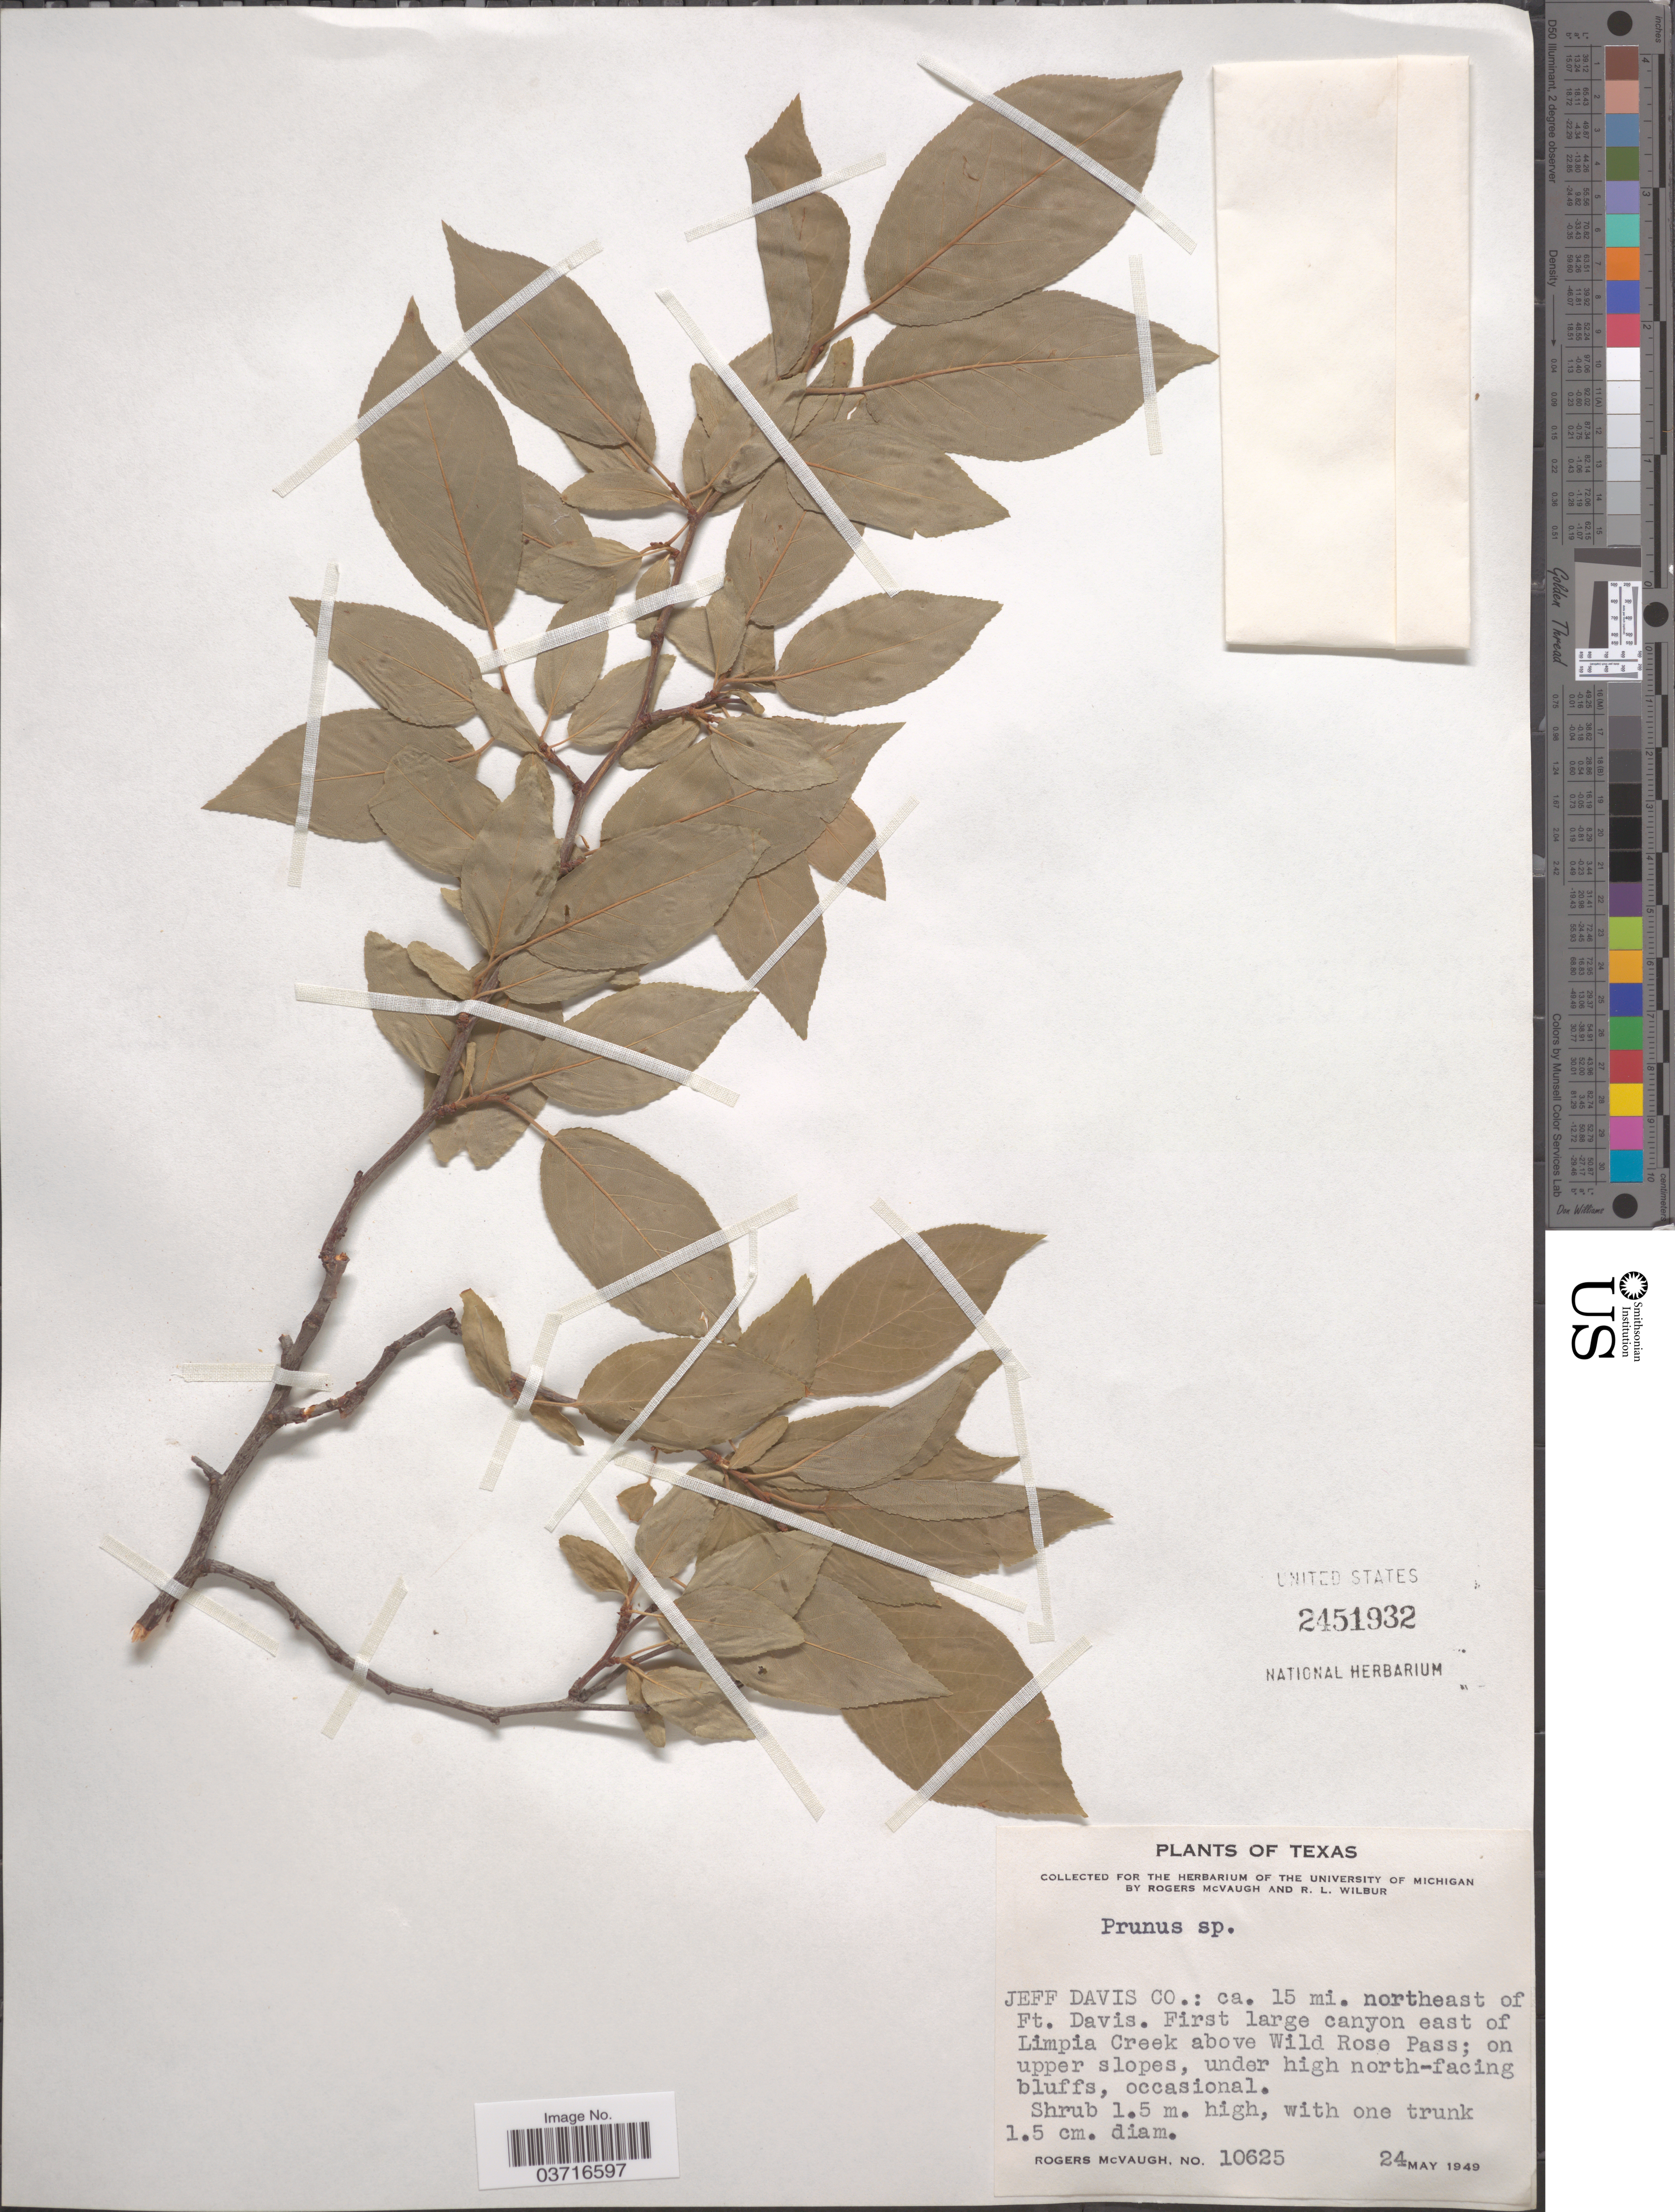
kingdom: Plantae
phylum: Tracheophyta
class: Magnoliopsida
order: Rosales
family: Rosaceae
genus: Prunus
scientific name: Prunus sp.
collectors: R. McVaugh & R. L. Wilbur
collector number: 10625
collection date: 1949-05-24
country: United States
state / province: Texas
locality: Jeff Davis Co.: ca. 15 mi. northeast of Ft. Davis. First large canyon east of Limpia Creek above Wild Rose Pass.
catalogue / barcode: US 2451932